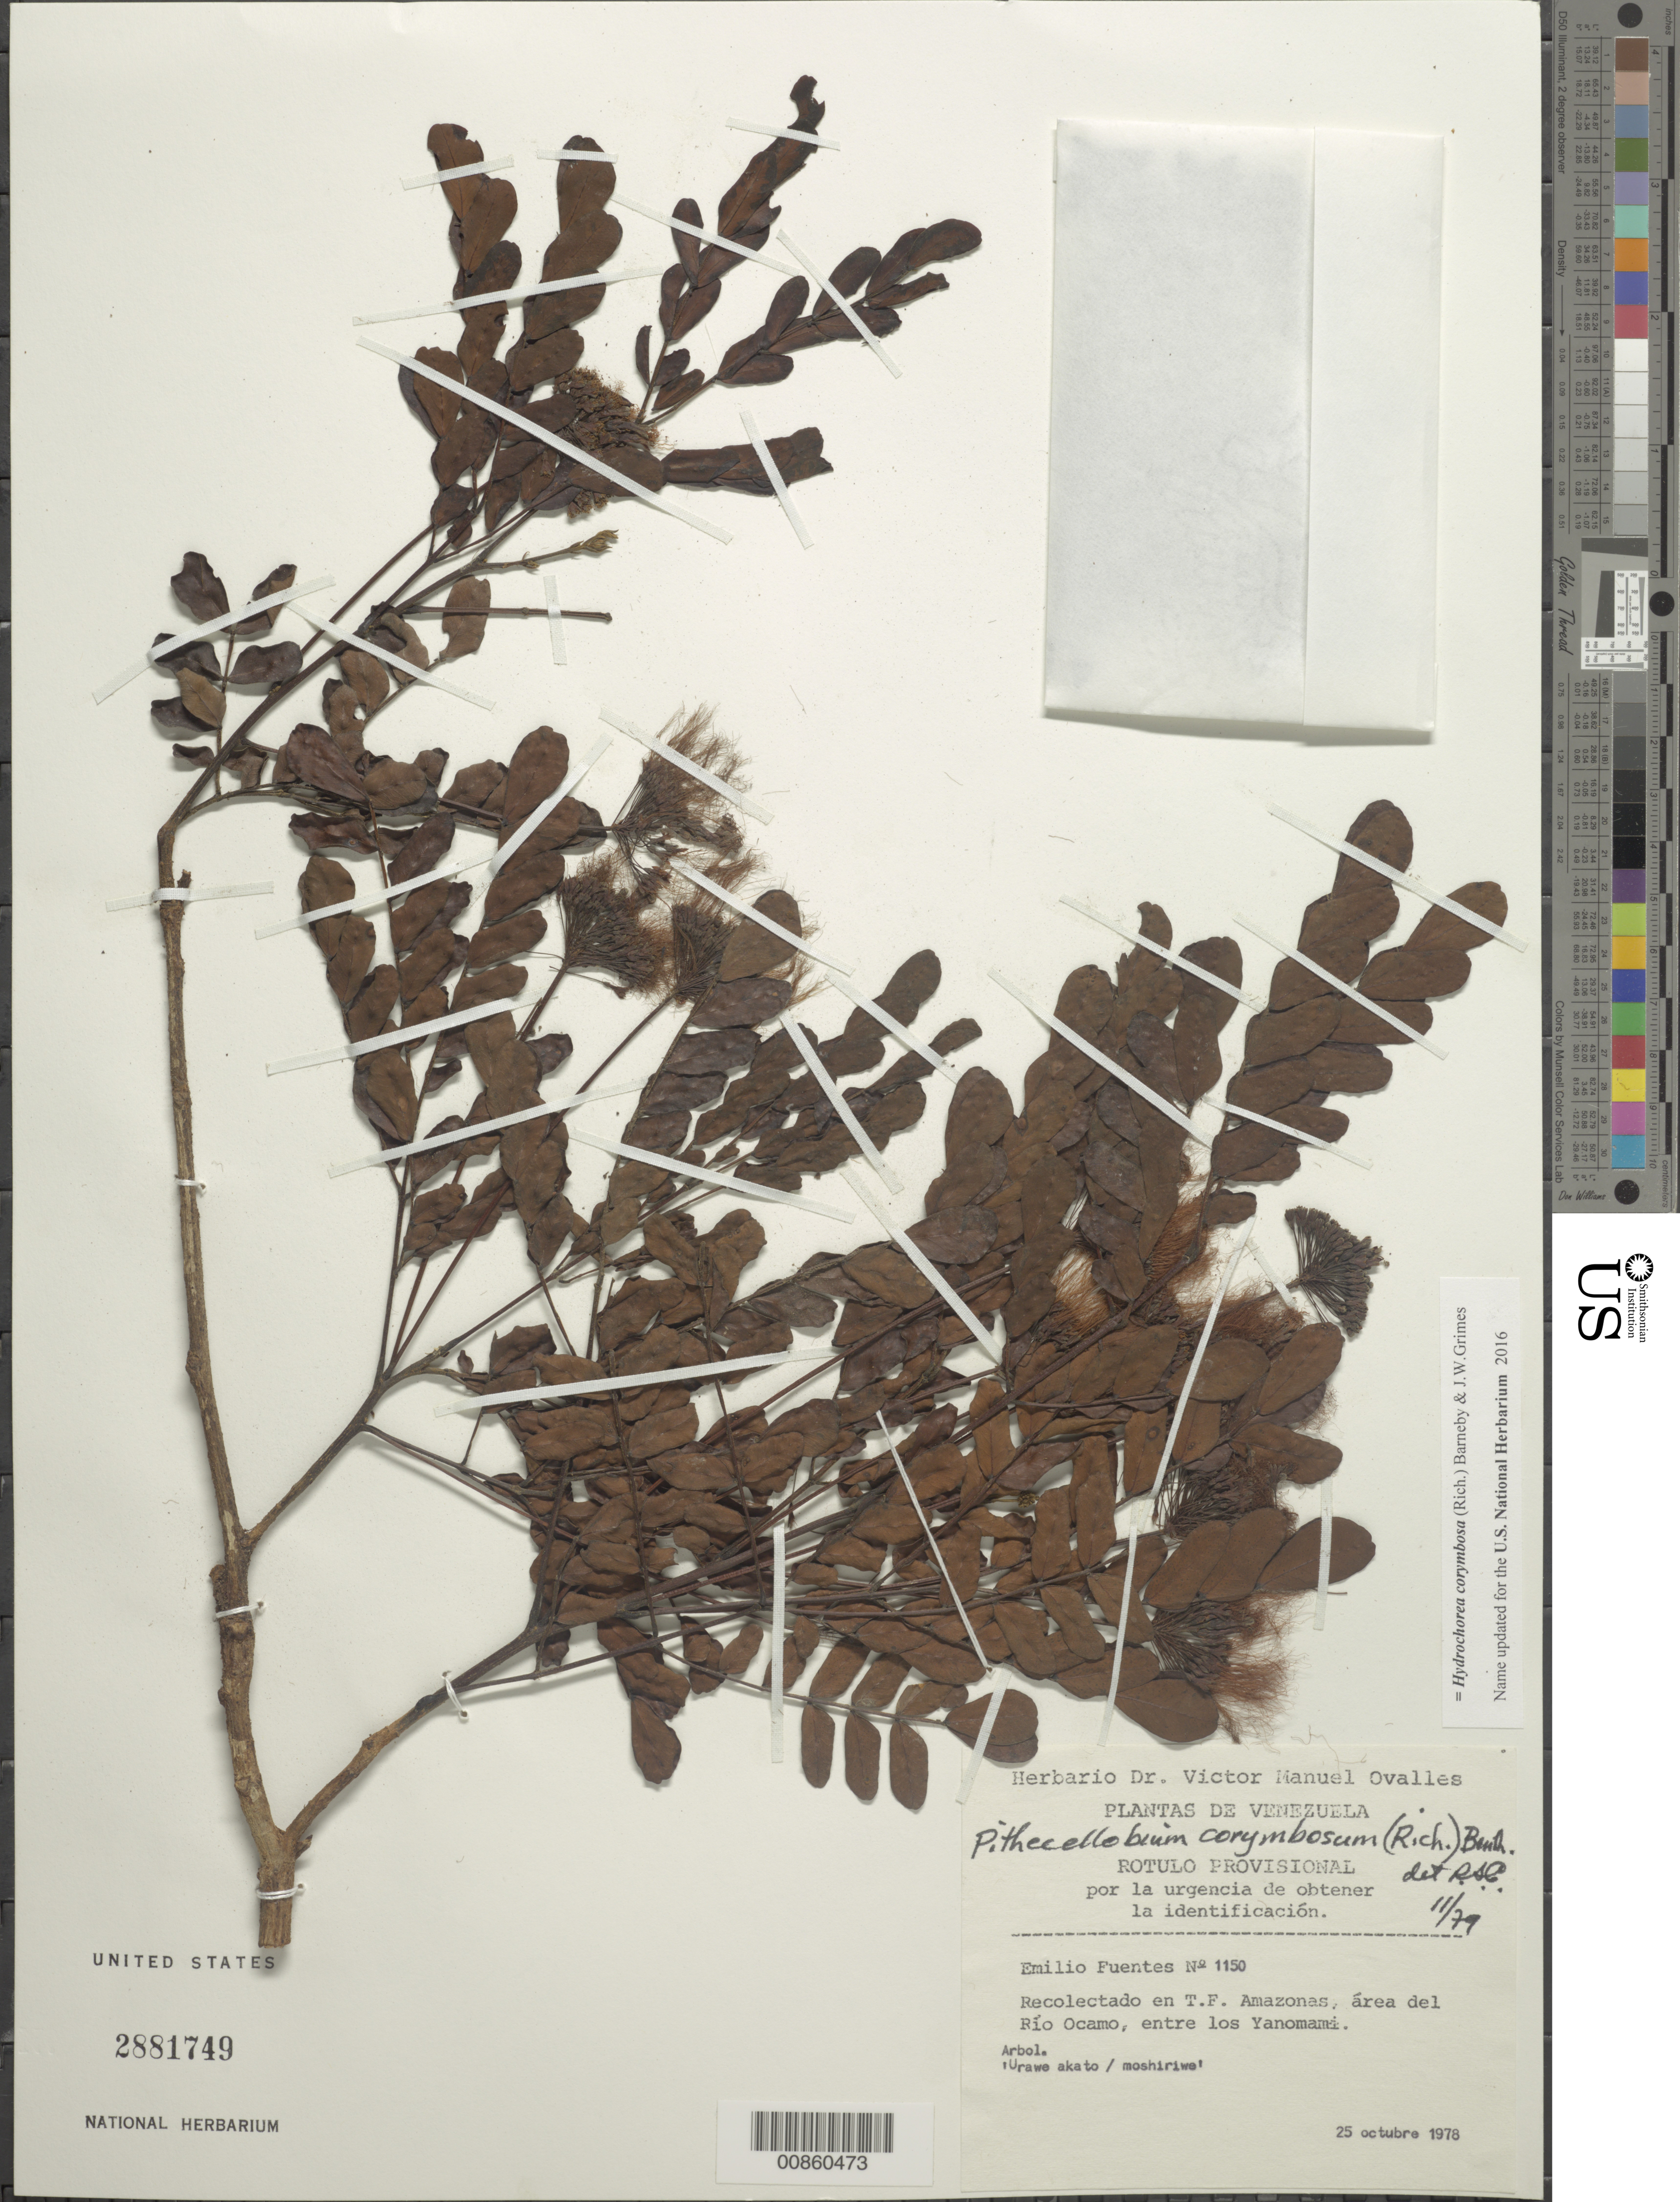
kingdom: Plantae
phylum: Tracheophyta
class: Magnoliopsida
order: Fabales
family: Fabaceae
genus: Hydrochorea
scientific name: Hydrochorea corymbosa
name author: (Rich.) Barneby & J.W. Grimes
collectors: E. Fuentes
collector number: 1150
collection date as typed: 25-Oct-78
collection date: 1978-10-25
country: Venezuela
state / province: Amazonas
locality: Río Ocamo, entre los Yanomami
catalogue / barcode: US 2881749